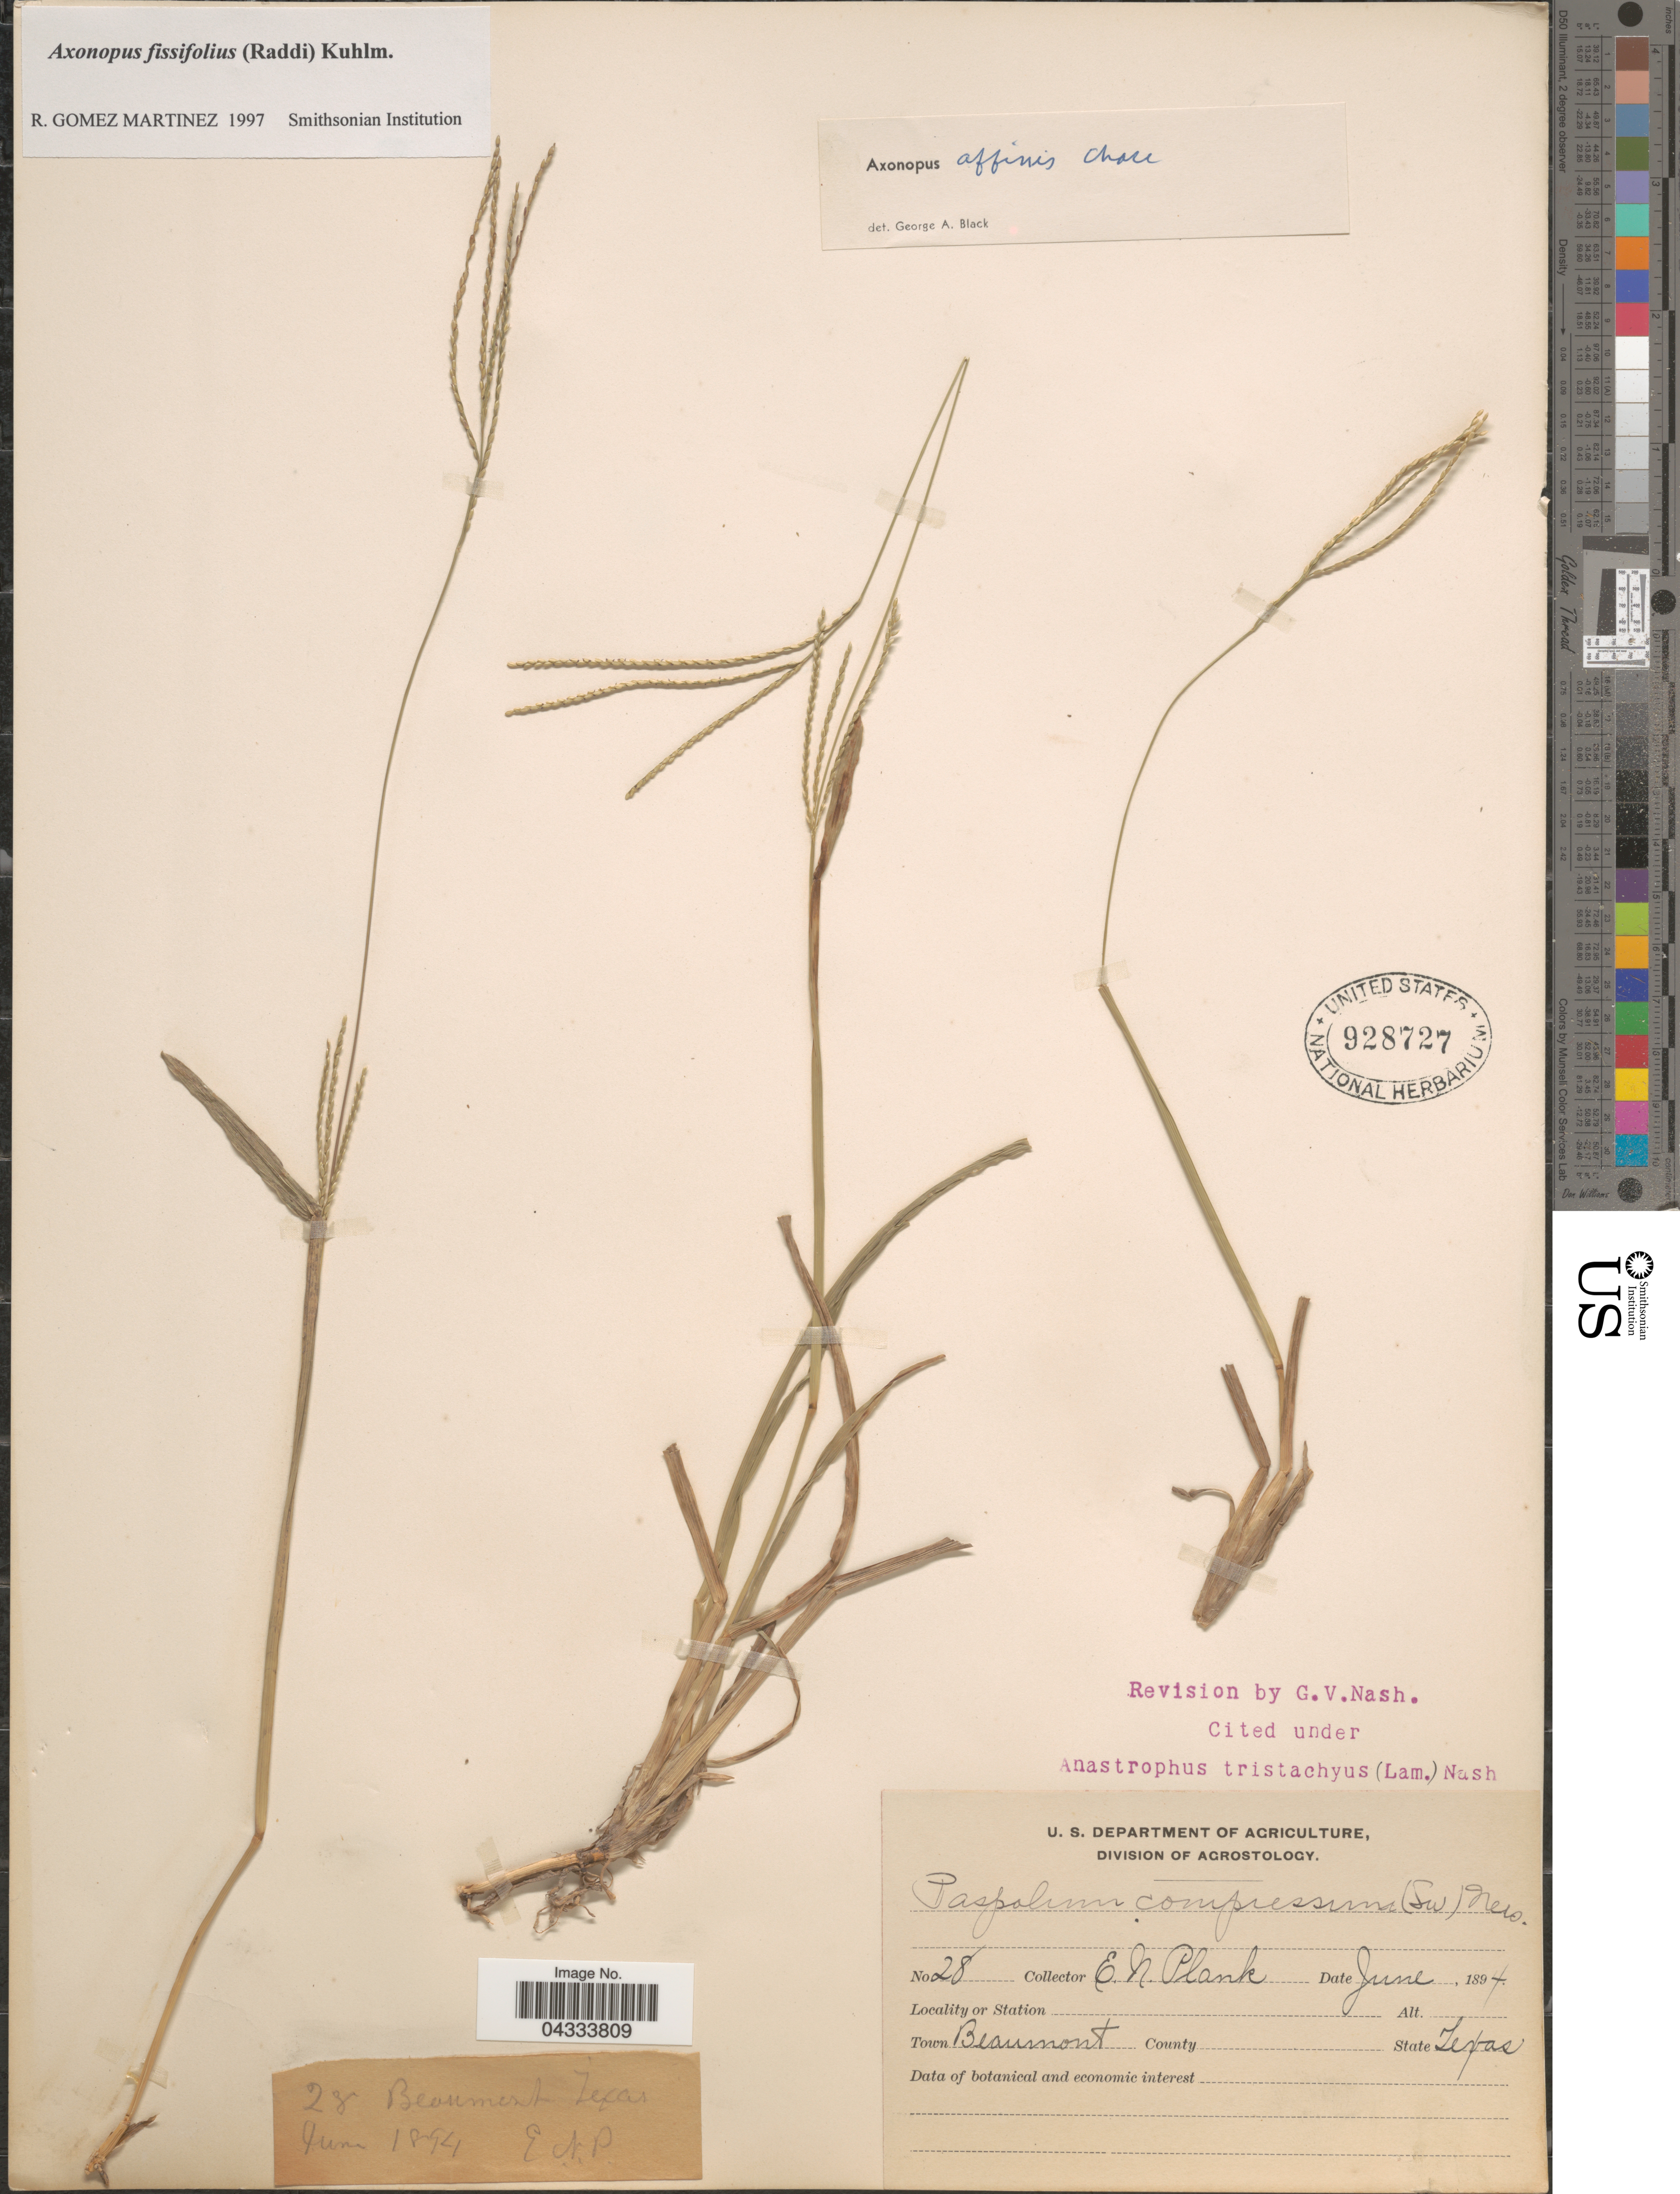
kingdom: Plantae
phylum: Tracheophyta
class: Liliopsida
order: Poales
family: Poaceae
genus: Axonopus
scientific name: Axonopus fissifolius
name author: (Raddi) Kuhlm.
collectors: E. Plank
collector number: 28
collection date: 1894-06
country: United States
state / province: Texas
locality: Town Beaumont.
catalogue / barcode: US 928727